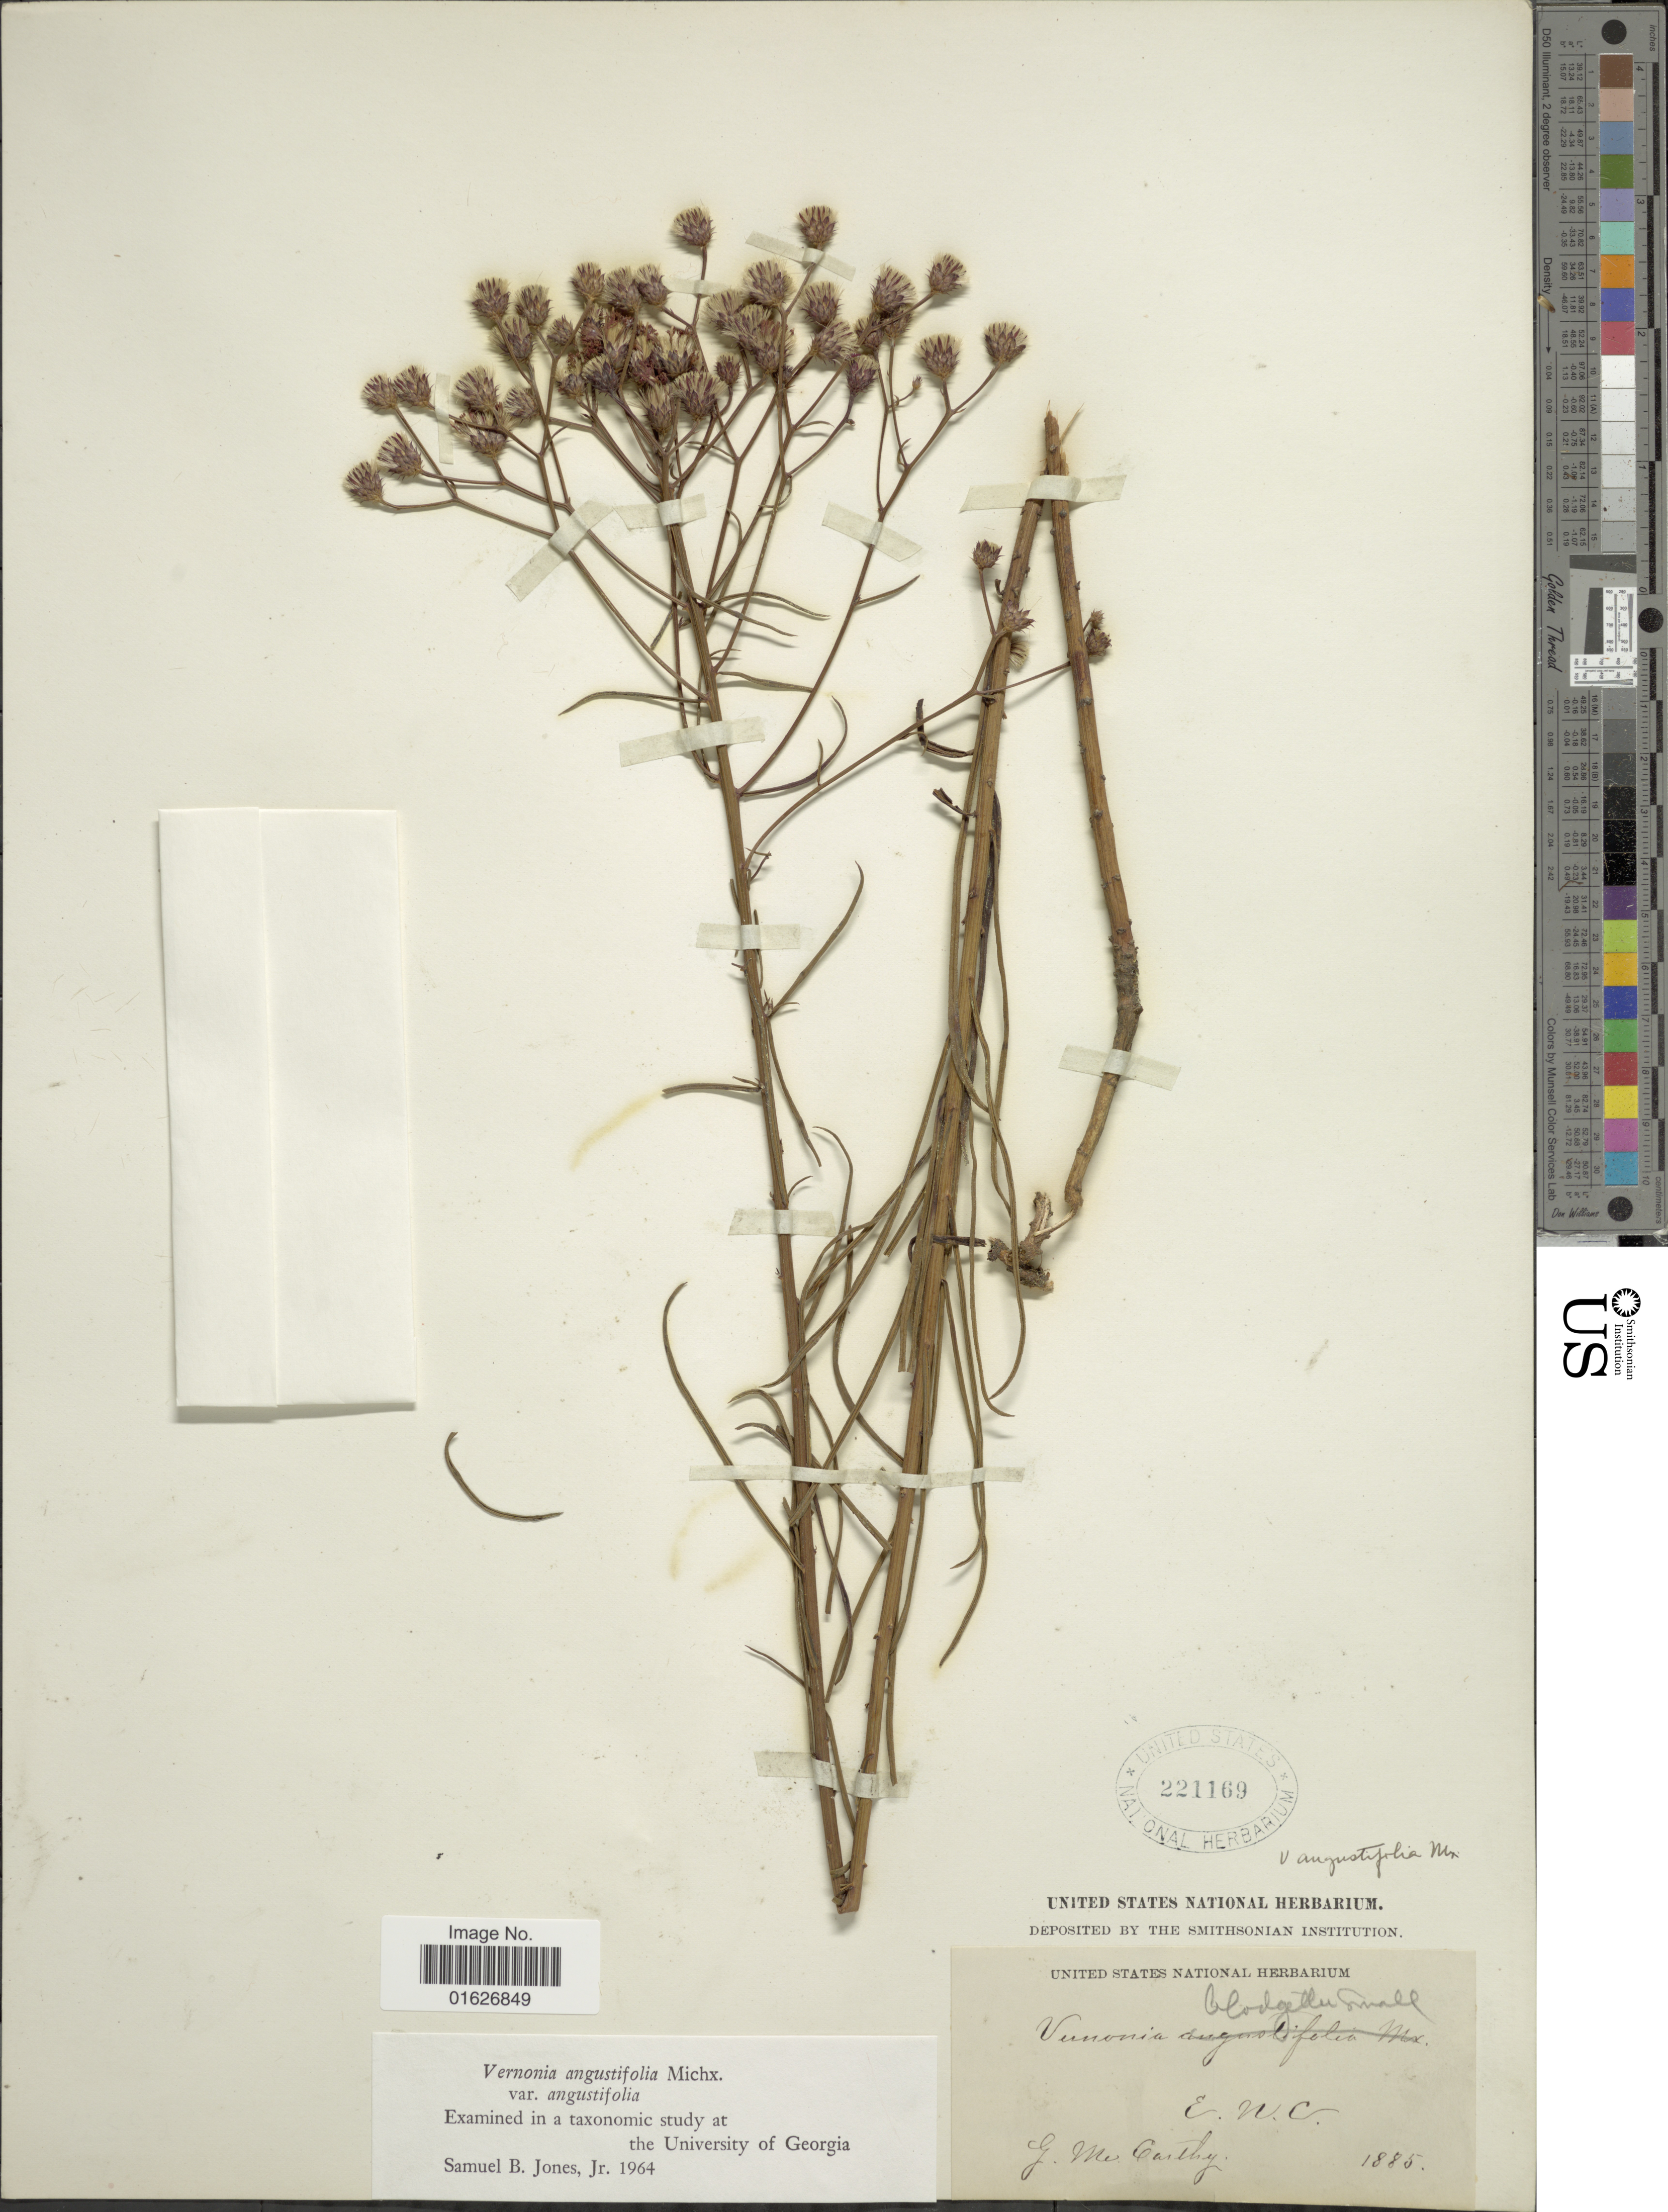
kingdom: Plantae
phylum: Tracheophyta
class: Magnoliopsida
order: Asterales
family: Asteraceae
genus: Vernonia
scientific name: Vernonia angustifolia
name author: Michx.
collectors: G. McCarthy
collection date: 1885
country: United States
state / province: North Carolina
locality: E.N.C.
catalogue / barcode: US 221169